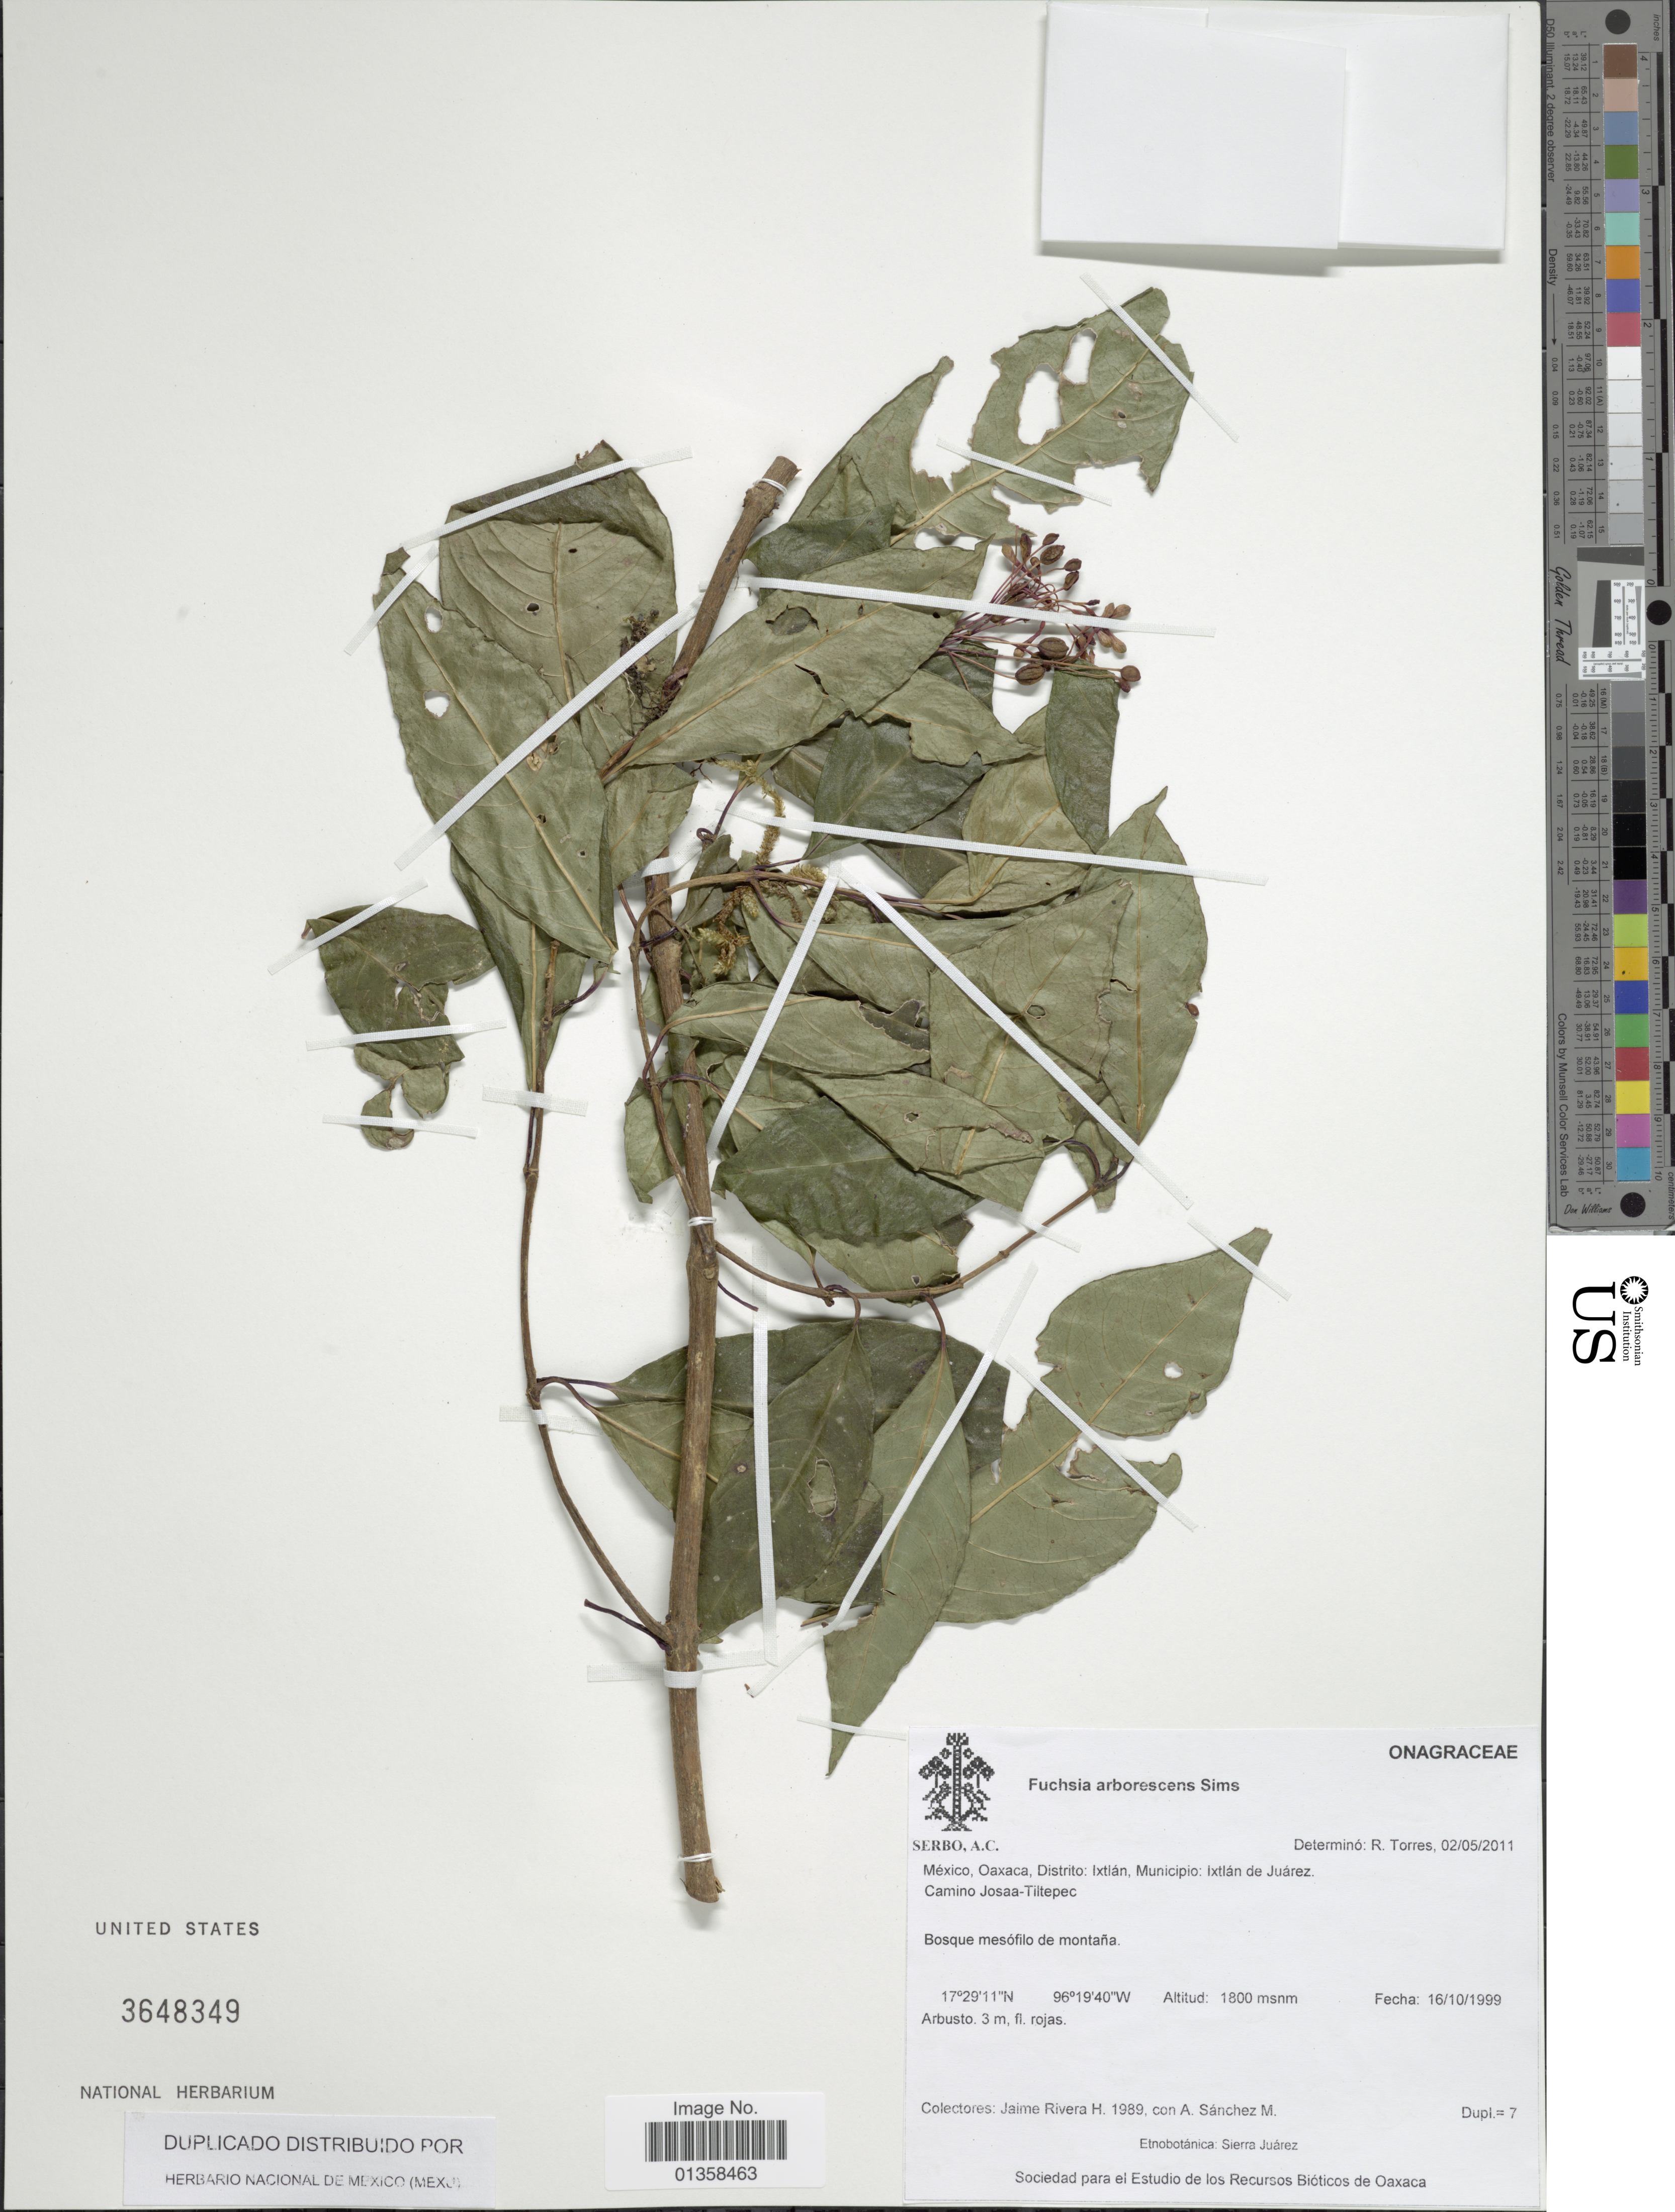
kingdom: Plantae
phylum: Tracheophyta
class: Magnoliopsida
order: Myrtales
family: Onagraceae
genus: Fuchsia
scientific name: Fuchsia arborescens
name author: Sims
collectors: J. Rivera H. & A. Sanchez M.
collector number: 1989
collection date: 1999-10-16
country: Mexico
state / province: Oaxaca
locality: Distrito: Ixtlán, Municipio: Ixtlán de Juárez. Camino Josaa-Tiltepec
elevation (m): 1800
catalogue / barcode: US 3648349